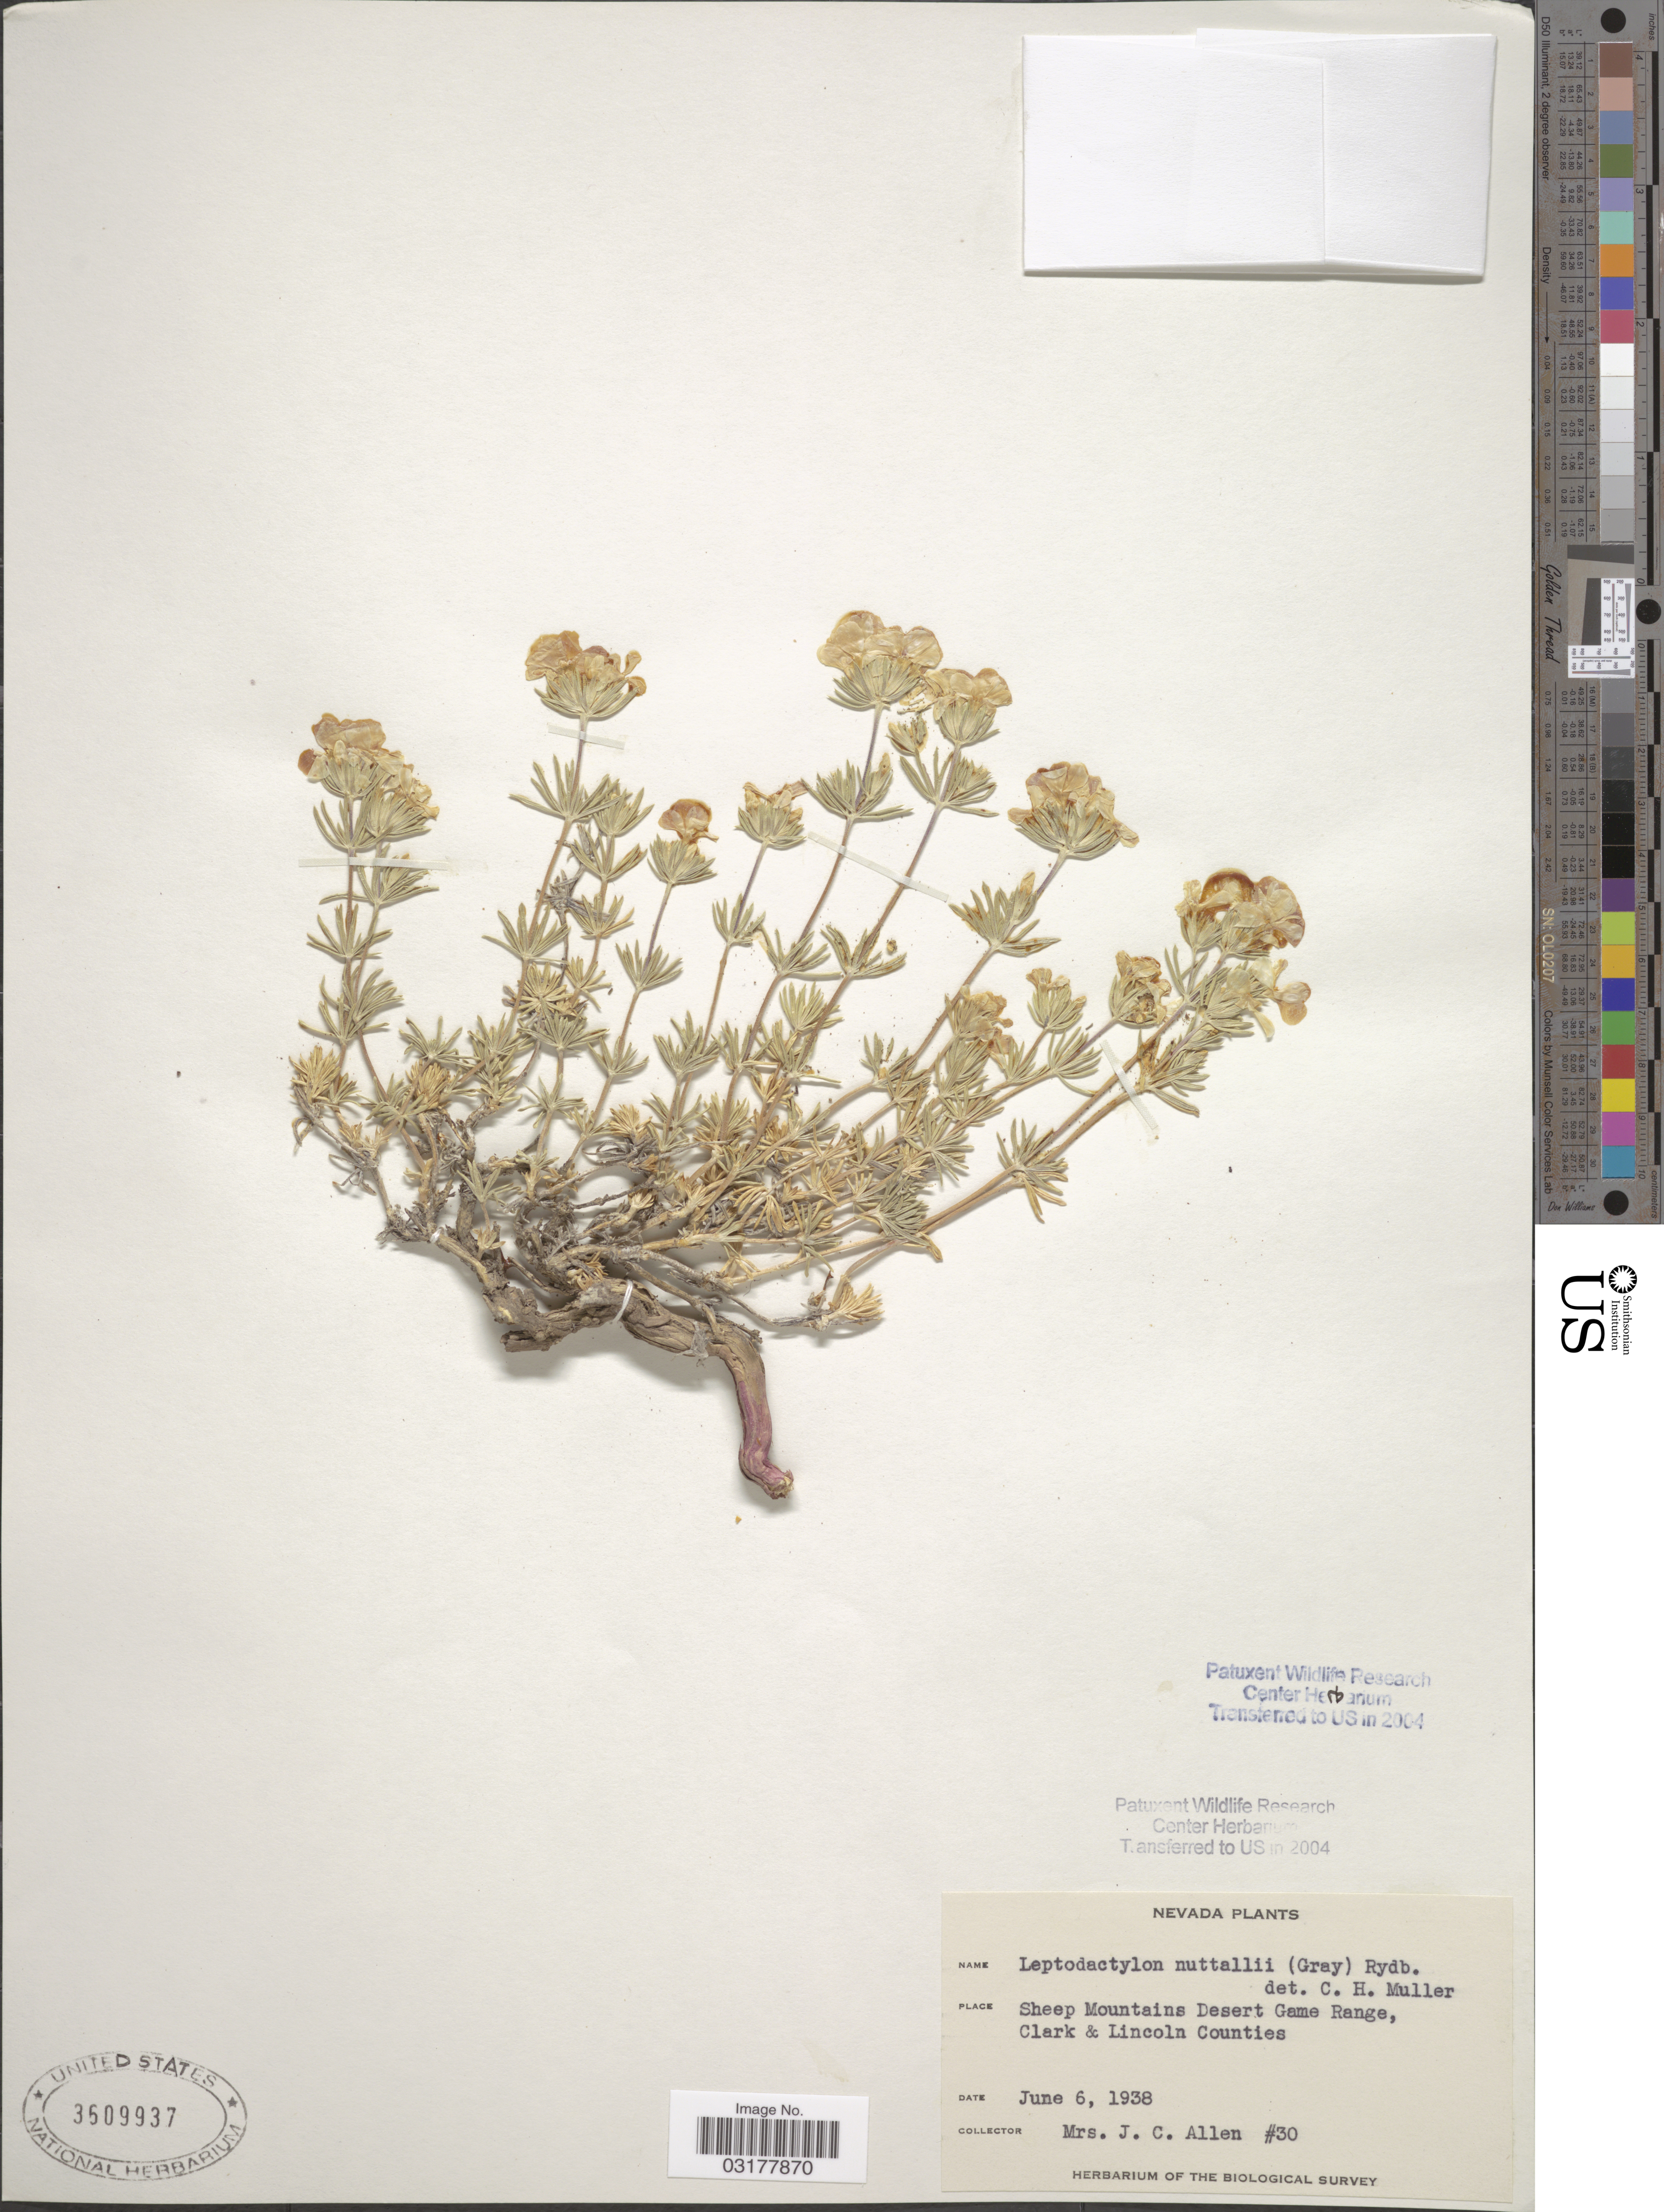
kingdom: Plantae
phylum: Tracheophyta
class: Magnoliopsida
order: Ericales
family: Polemoniaceae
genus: Leptosiphon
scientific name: Leptosiphon nuttallii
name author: (A. Gray) J.M. Porter & L.A. Johnson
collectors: Mrs. J. C. Allen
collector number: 30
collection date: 1938-06-06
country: United States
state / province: Nevada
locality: Sheep Mountains Desert Game Range, Clark & Lincoln Counties.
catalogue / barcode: US 3609937